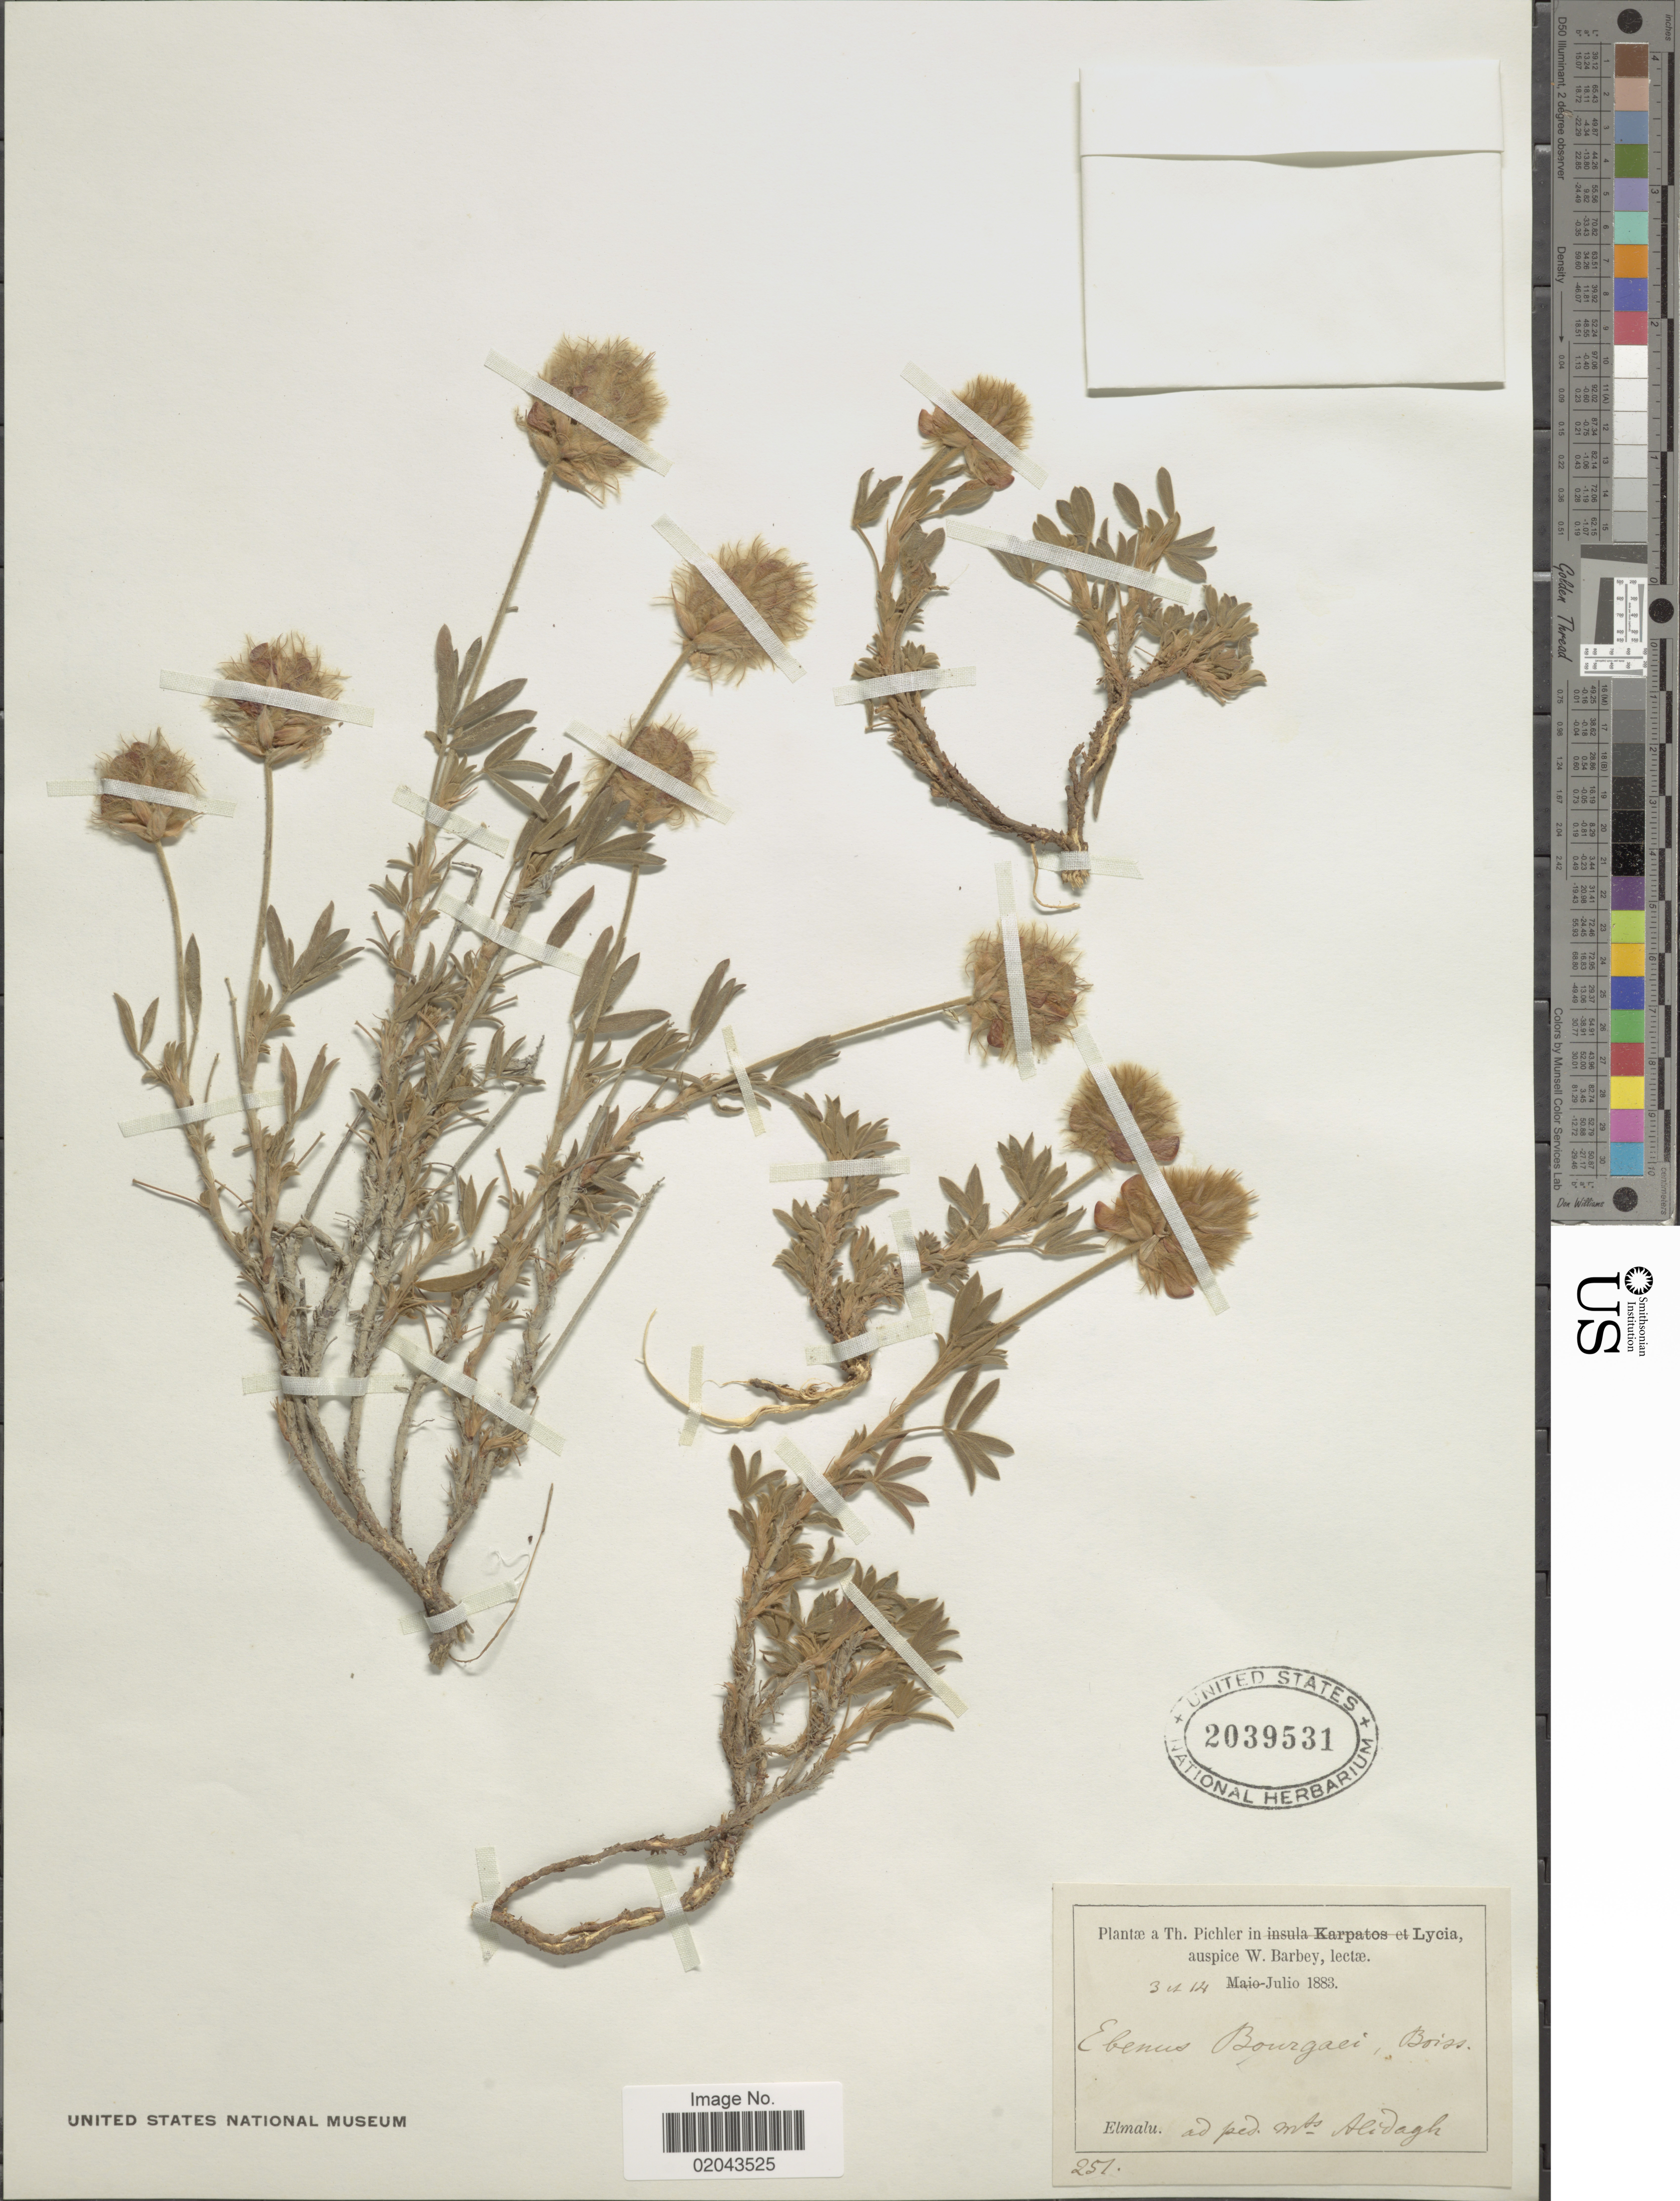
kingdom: Plantae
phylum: Tracheophyta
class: Magnoliopsida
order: Fabales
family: Fabaceae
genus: Ebenus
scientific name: Ebenus bourgaei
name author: Boiss.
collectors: T. Pichler & W. Barbey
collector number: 251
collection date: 1883-07-03/1883-07-14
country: Turkey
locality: Lycia, Elmalu, ad ped. mts. Alidagh. [interpreted]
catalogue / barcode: US 2039531